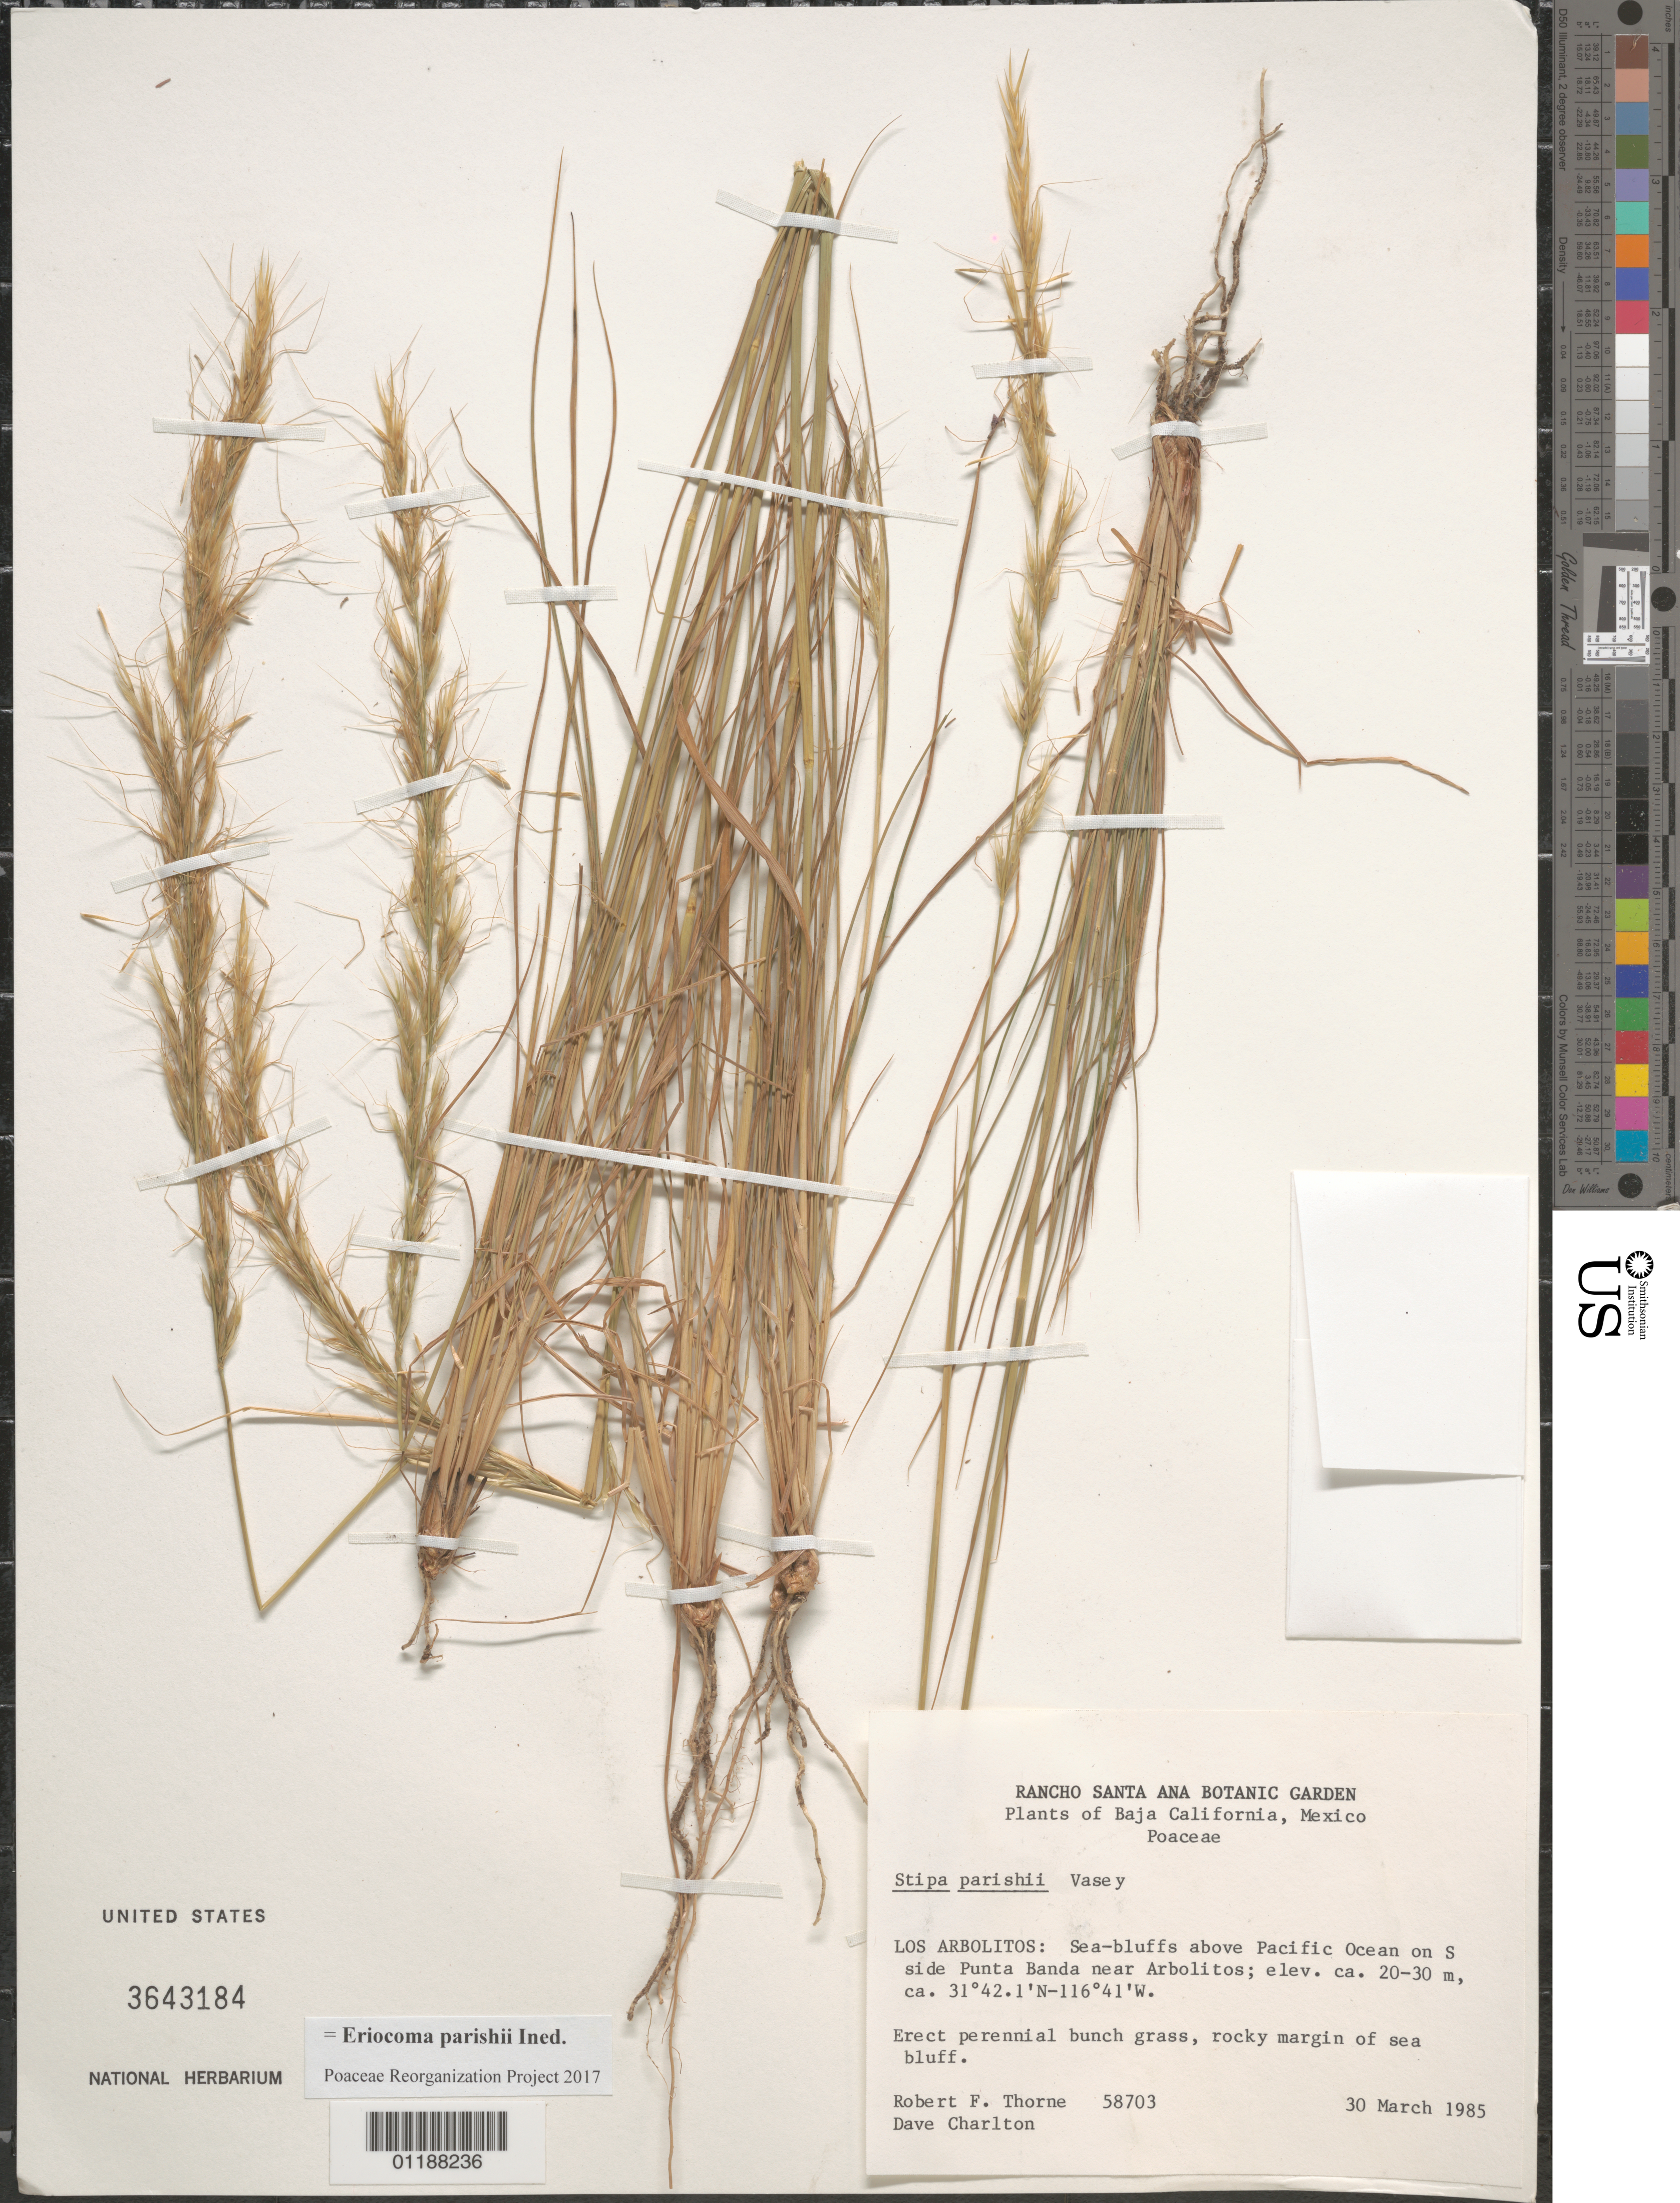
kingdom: Plantae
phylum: Tracheophyta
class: Liliopsida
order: Poales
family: Poaceae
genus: Eriocoma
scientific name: Eriocoma parishii ined.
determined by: Poaceae Reorganization Project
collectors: R. F. Thorne & D. Charlton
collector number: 58703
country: Mexico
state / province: Baja California Sur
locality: Los Arbolitos.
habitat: Rocky margin of sea bluff.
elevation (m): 20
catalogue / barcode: US 3643184